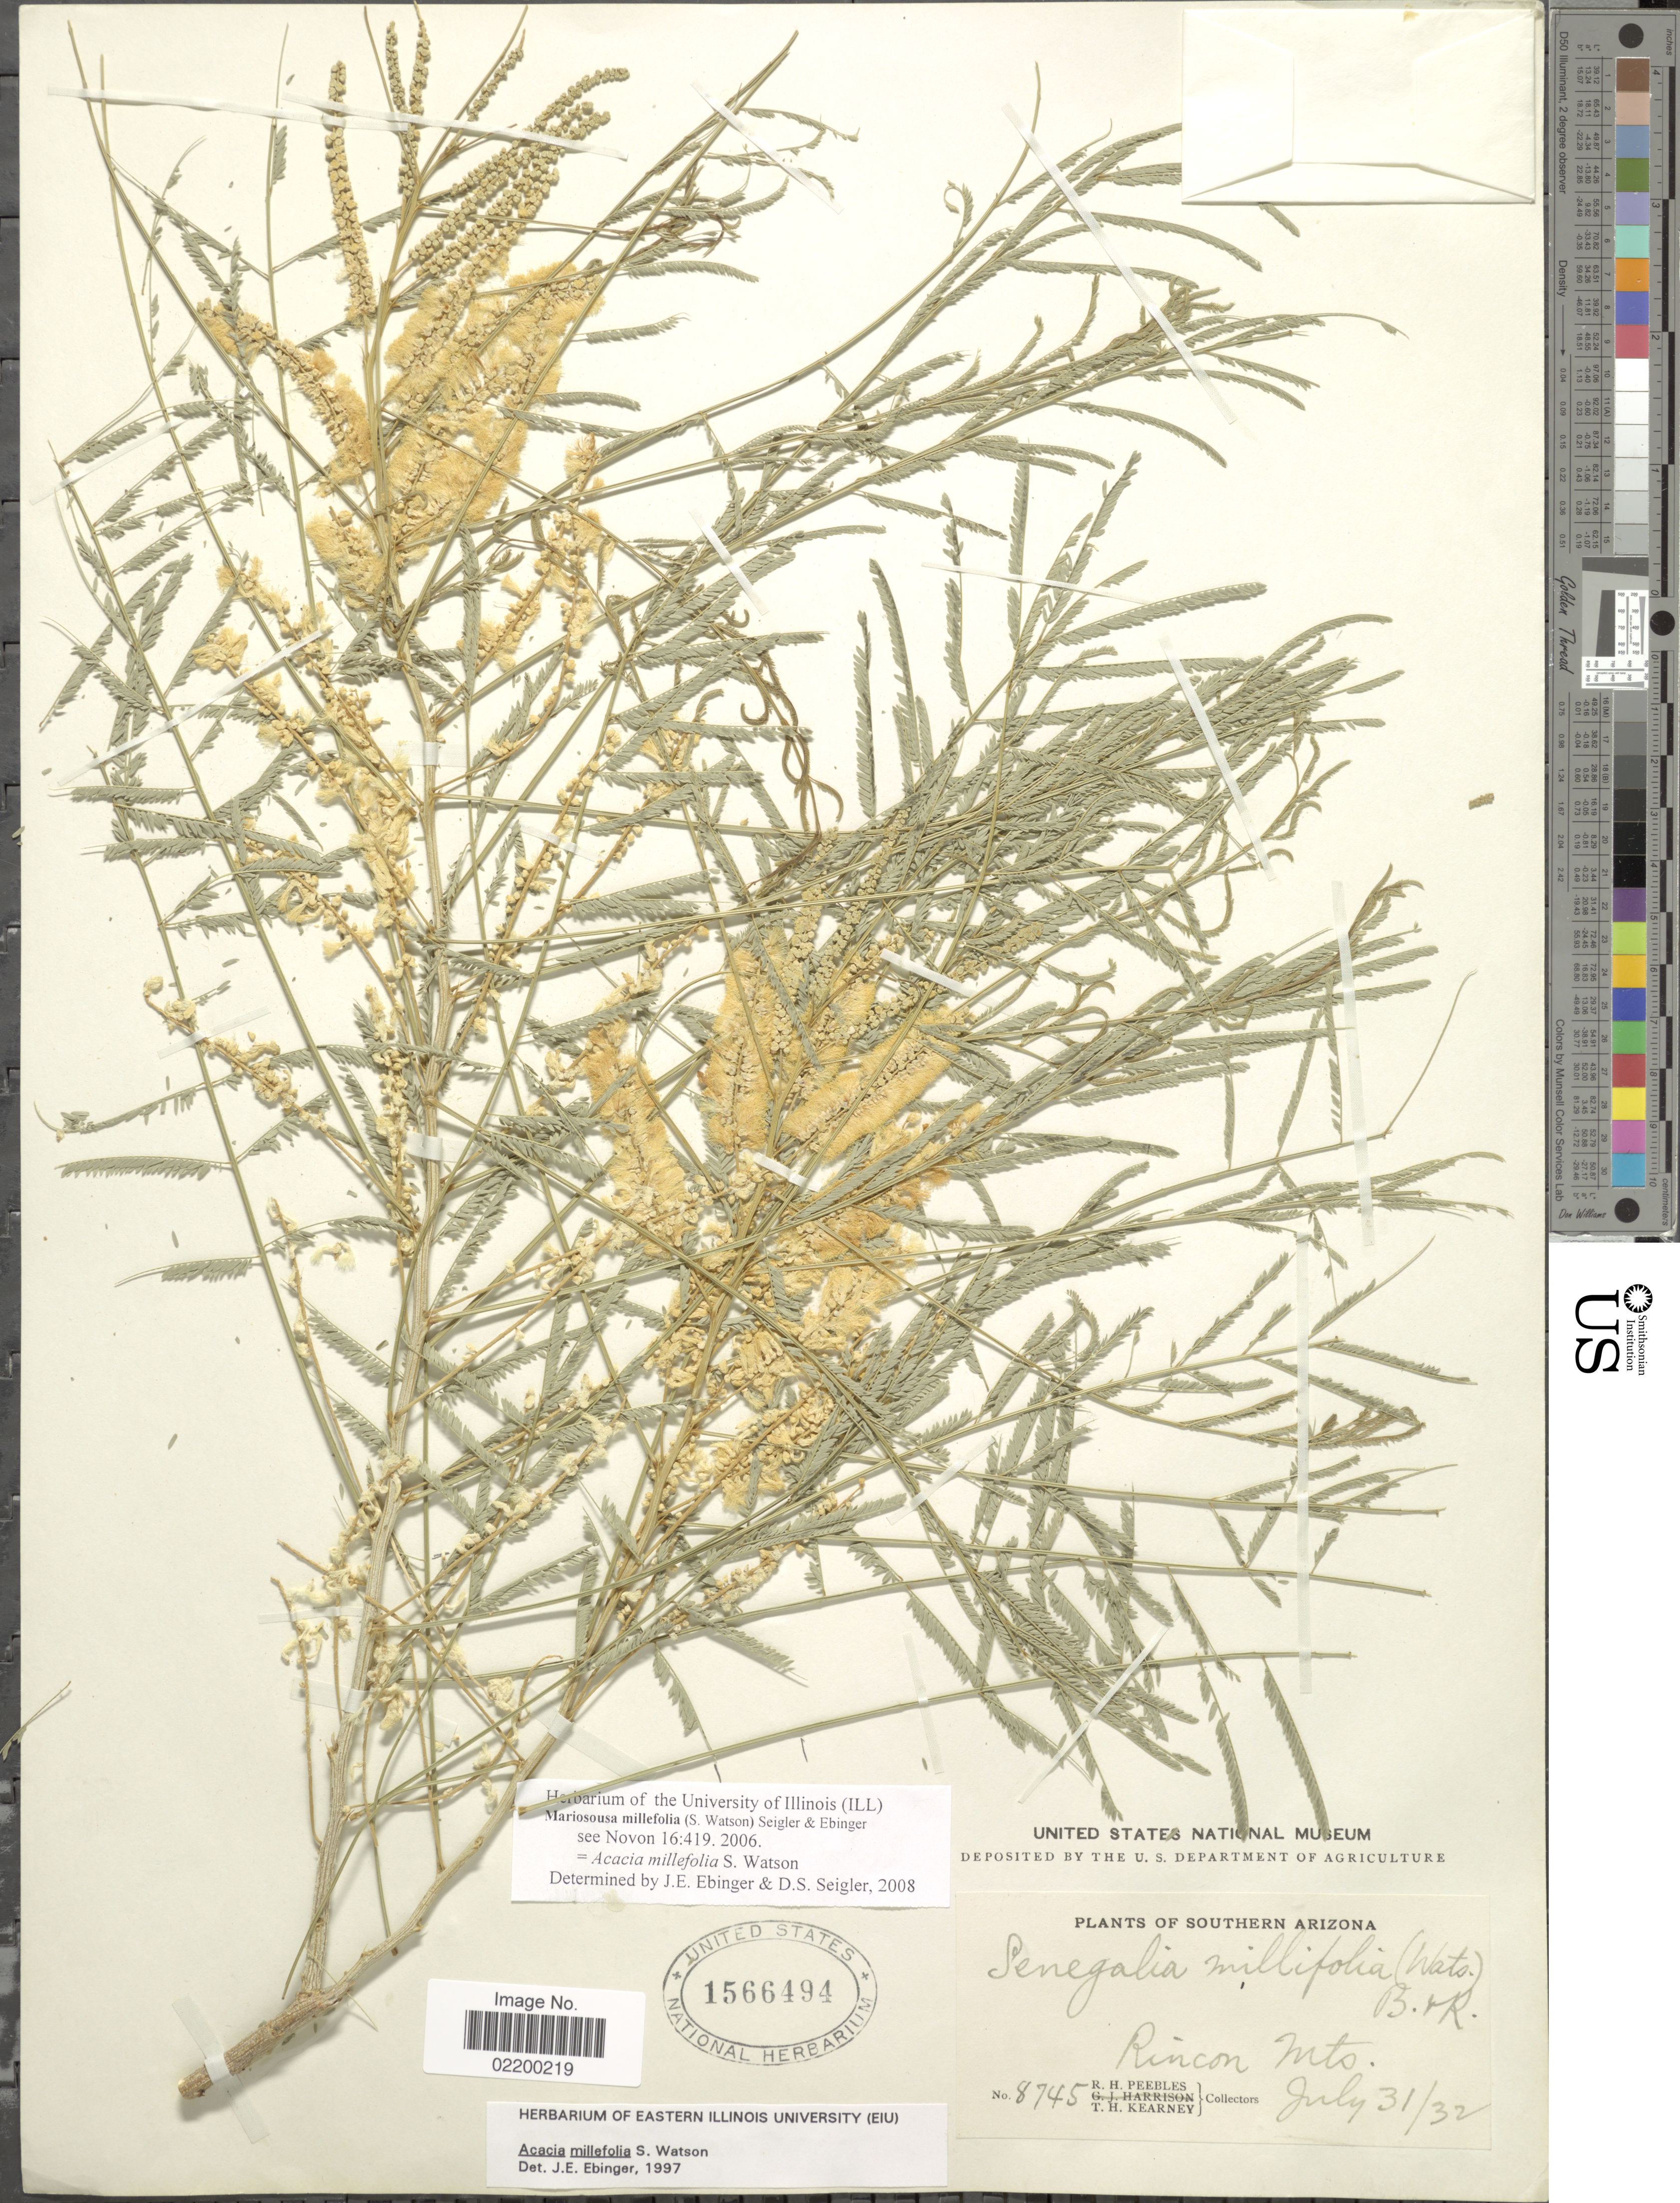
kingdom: Plantae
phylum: Tracheophyta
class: Magnoliopsida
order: Fabales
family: Fabaceae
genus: Mariosousa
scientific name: Mariosousa millefolia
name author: (S. Watson) Seigler & Ebinger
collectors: R. H. Peebles & T. H. Kearney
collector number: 8745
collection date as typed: Transcribed d/m/y: 31/7/32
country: United States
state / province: Arizona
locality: Southern Arizona,Rincon Mts.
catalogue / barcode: US 1566494